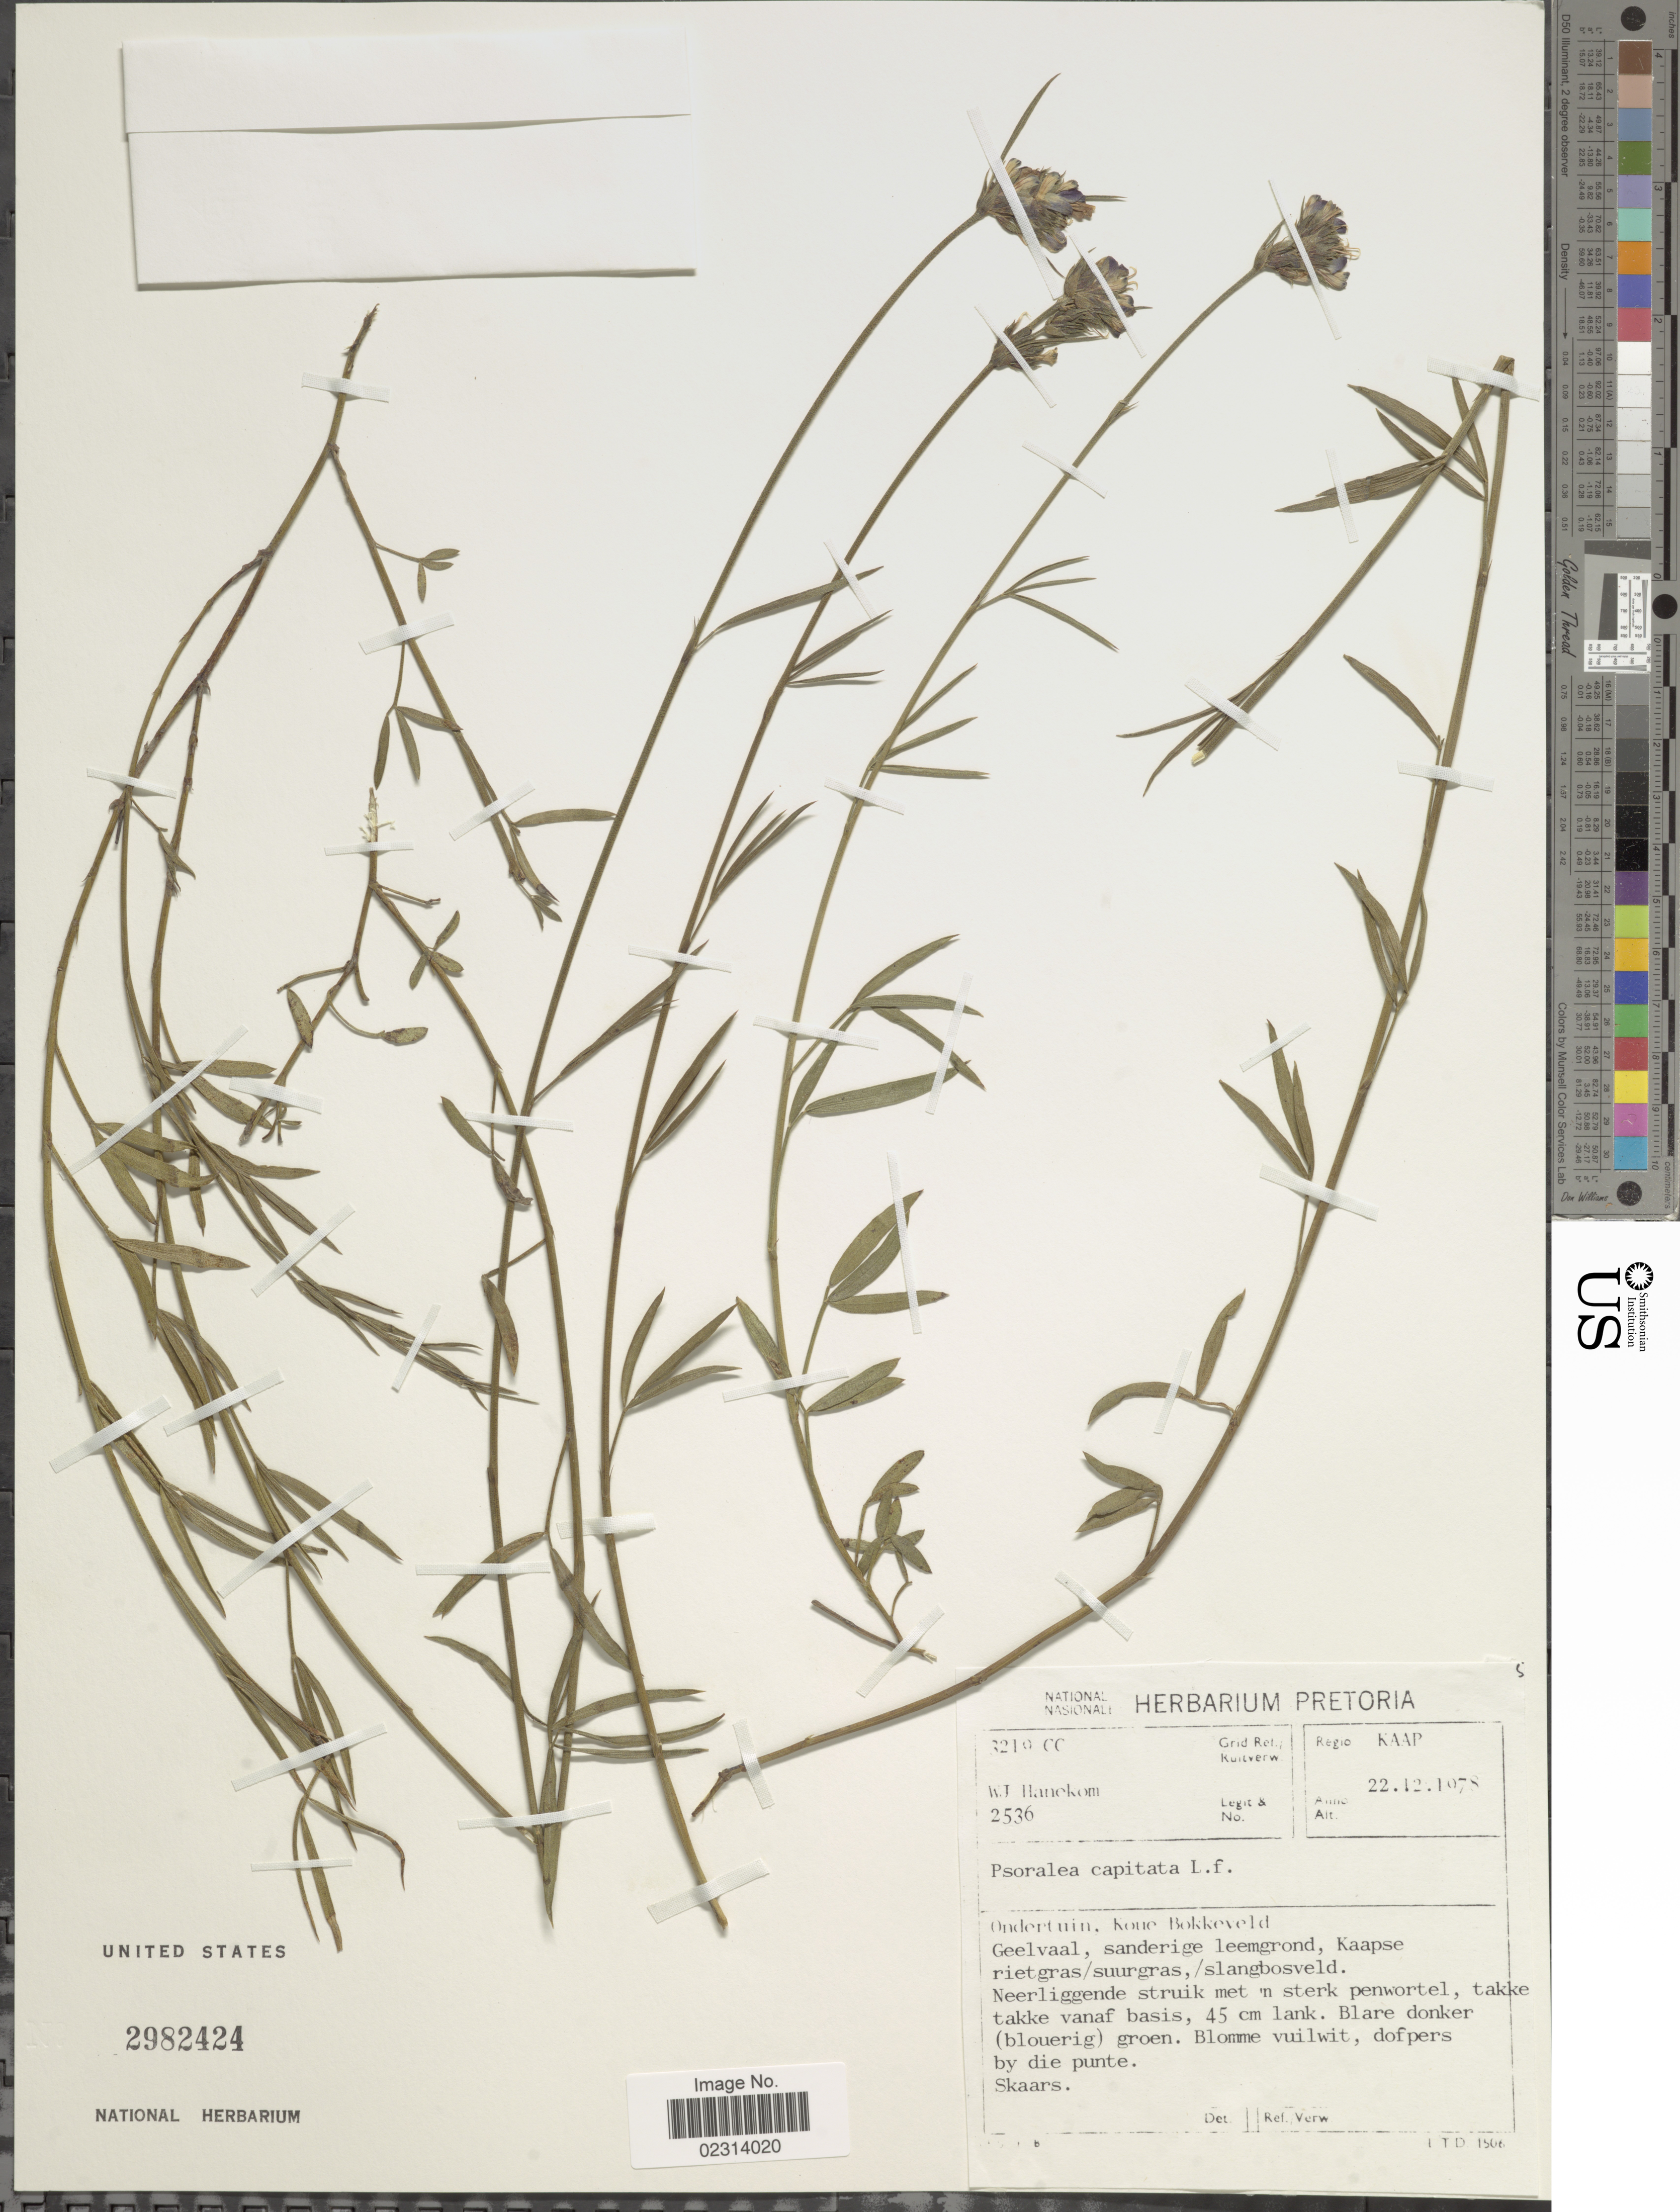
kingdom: Plantae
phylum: Tracheophyta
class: Magnoliopsida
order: Fabales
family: Fabaceae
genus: Otholobium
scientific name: Otholobium capitata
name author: L. f.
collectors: W. Hanekom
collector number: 2536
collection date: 1978-12-22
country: South Africa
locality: Region Kaap, 3219 CC Grid Ref,/ Ruitverw. Ondertuin, Koue Bokkeveld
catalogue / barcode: US 2982424